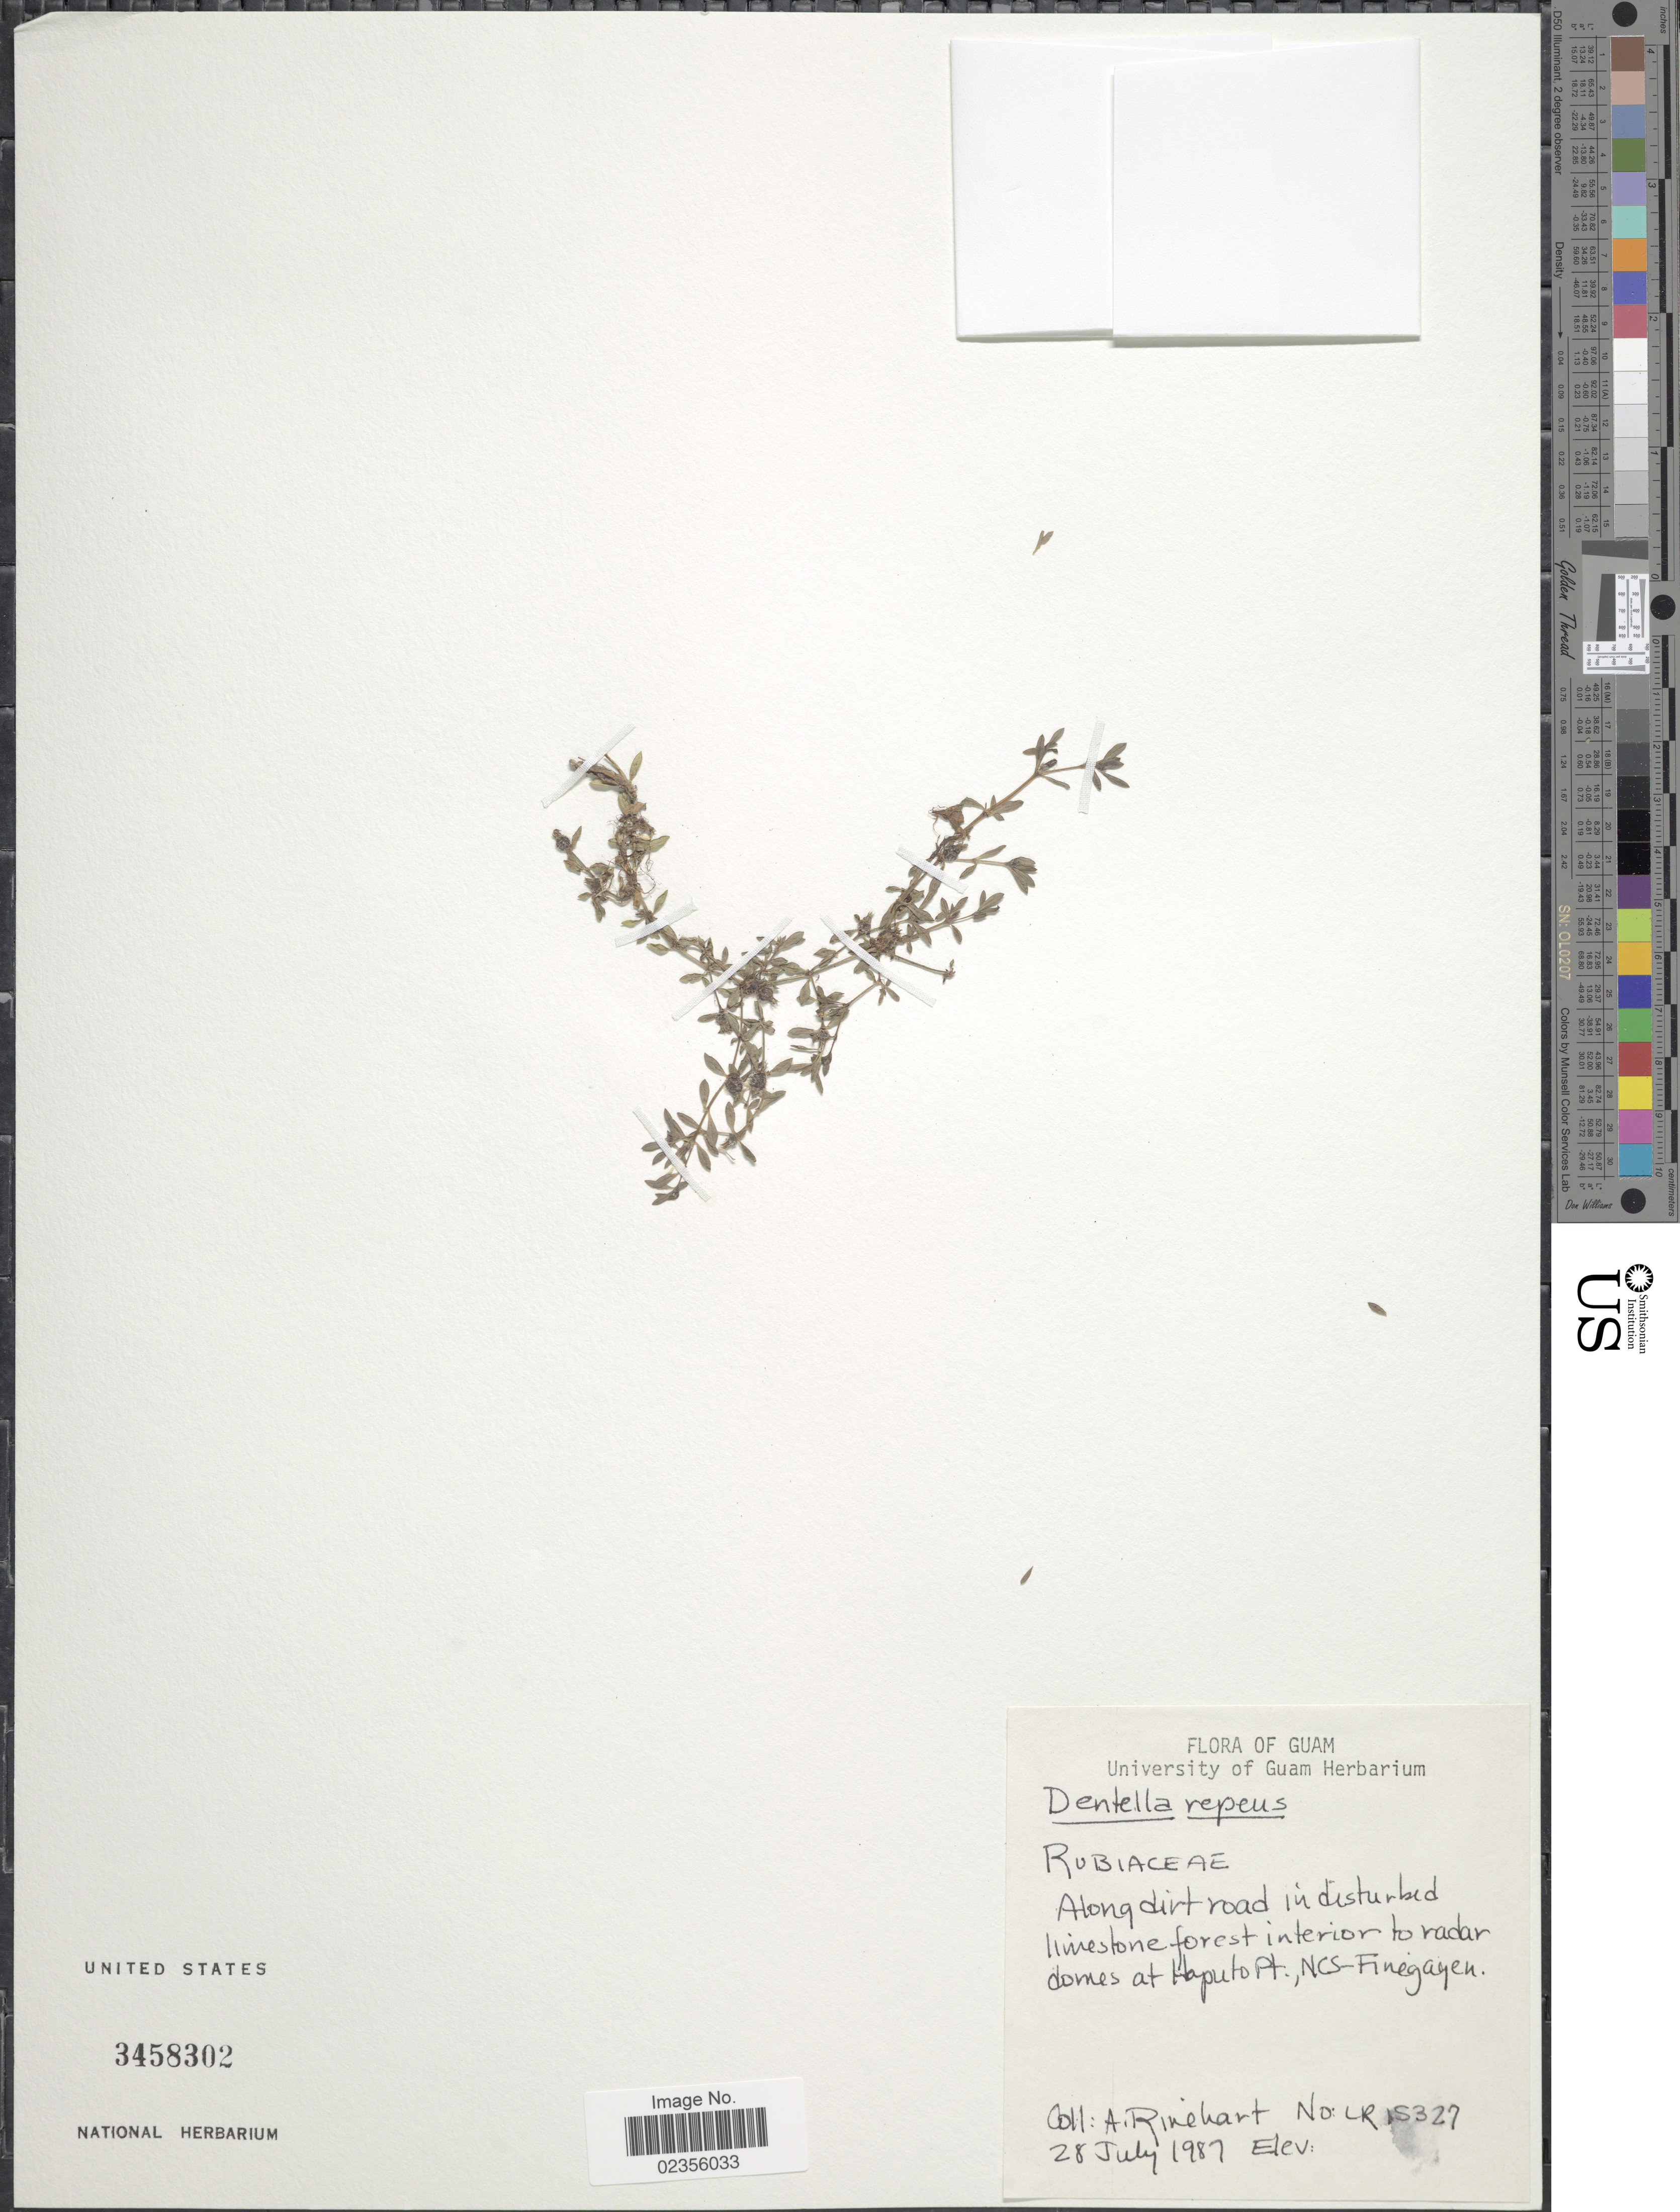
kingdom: Plantae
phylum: Tracheophyta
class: Magnoliopsida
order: Gentianales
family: Rubiaceae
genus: Dentella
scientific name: Dentella repens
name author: J.R. Forst. & G. Forst.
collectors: A. Rinehart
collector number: LR15327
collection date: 1987-07-28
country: Guam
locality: Along dirt road in disturbed limestone forest interior to radar domes at Haputo Pt., NCS-Finegayen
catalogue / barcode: US 3458302